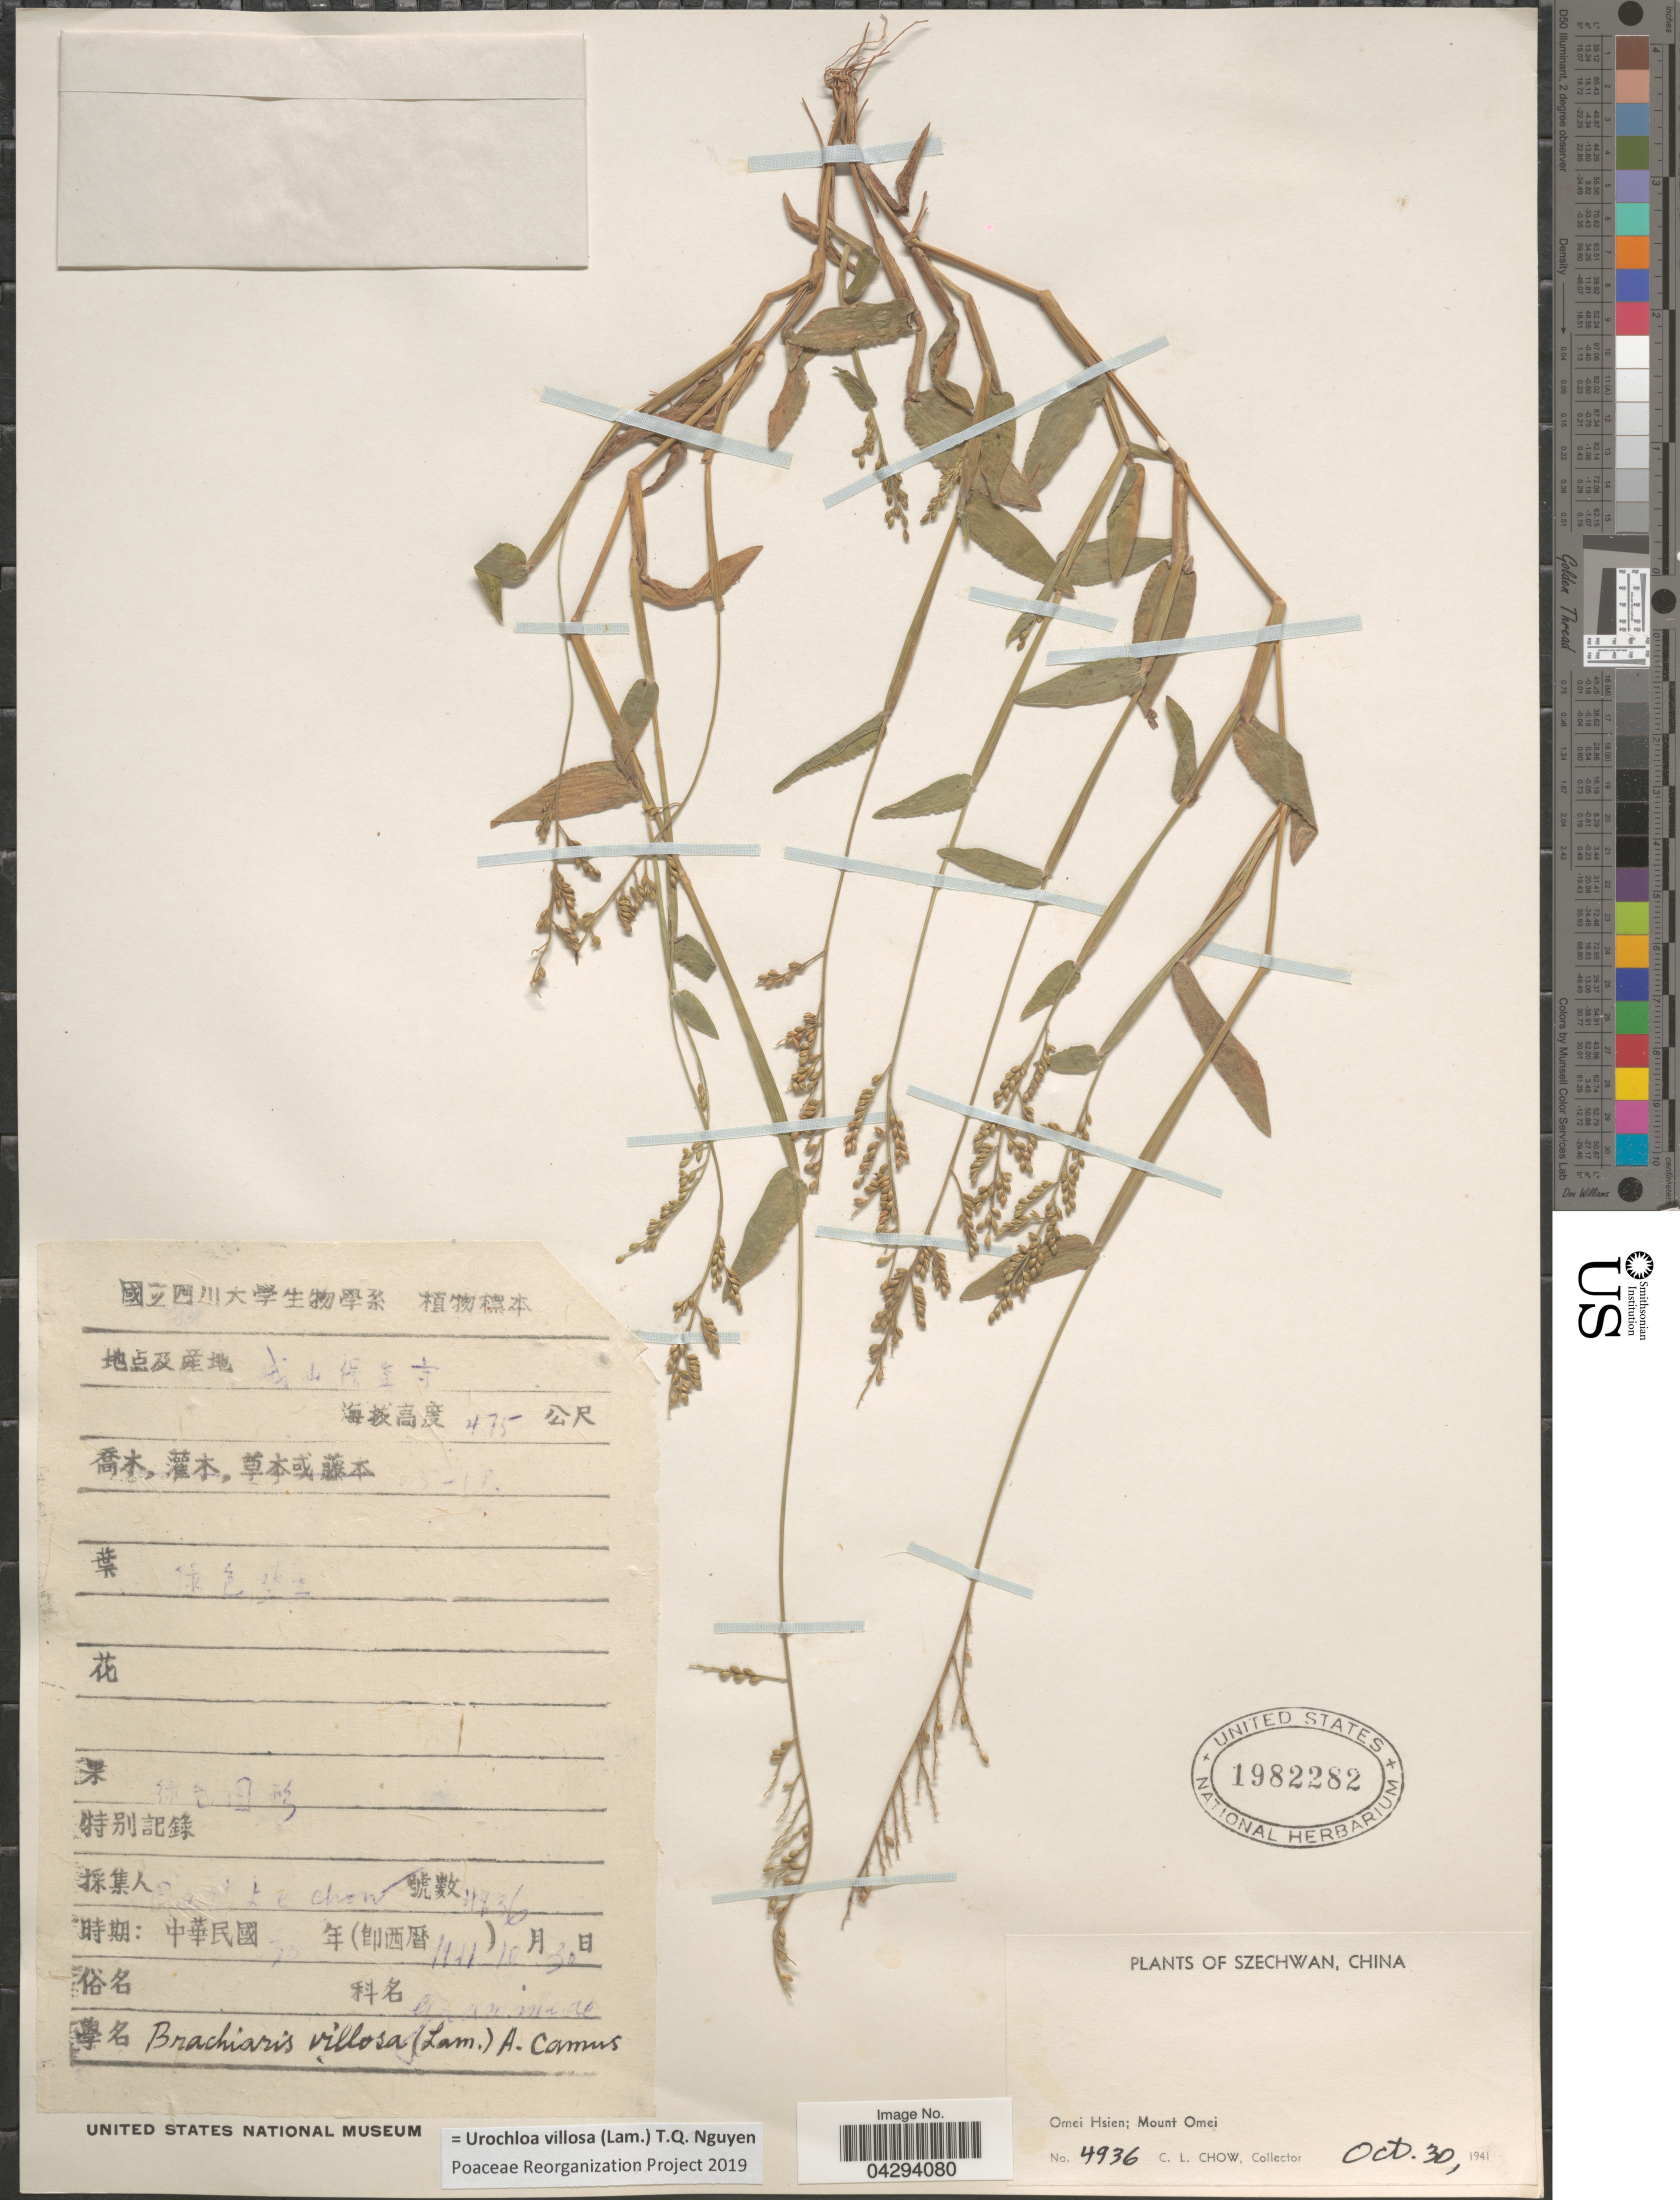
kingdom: Plantae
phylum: Tracheophyta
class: Liliopsida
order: Poales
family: Poaceae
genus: Urochloa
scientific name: Urochloa villosa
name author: (Lam.) T.Q. Nguyen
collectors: C. Chow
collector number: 4936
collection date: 1941-10-30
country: China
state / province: Sichuan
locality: Szechwan. Omei Hsien; Mount Omei.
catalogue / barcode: US 1982282